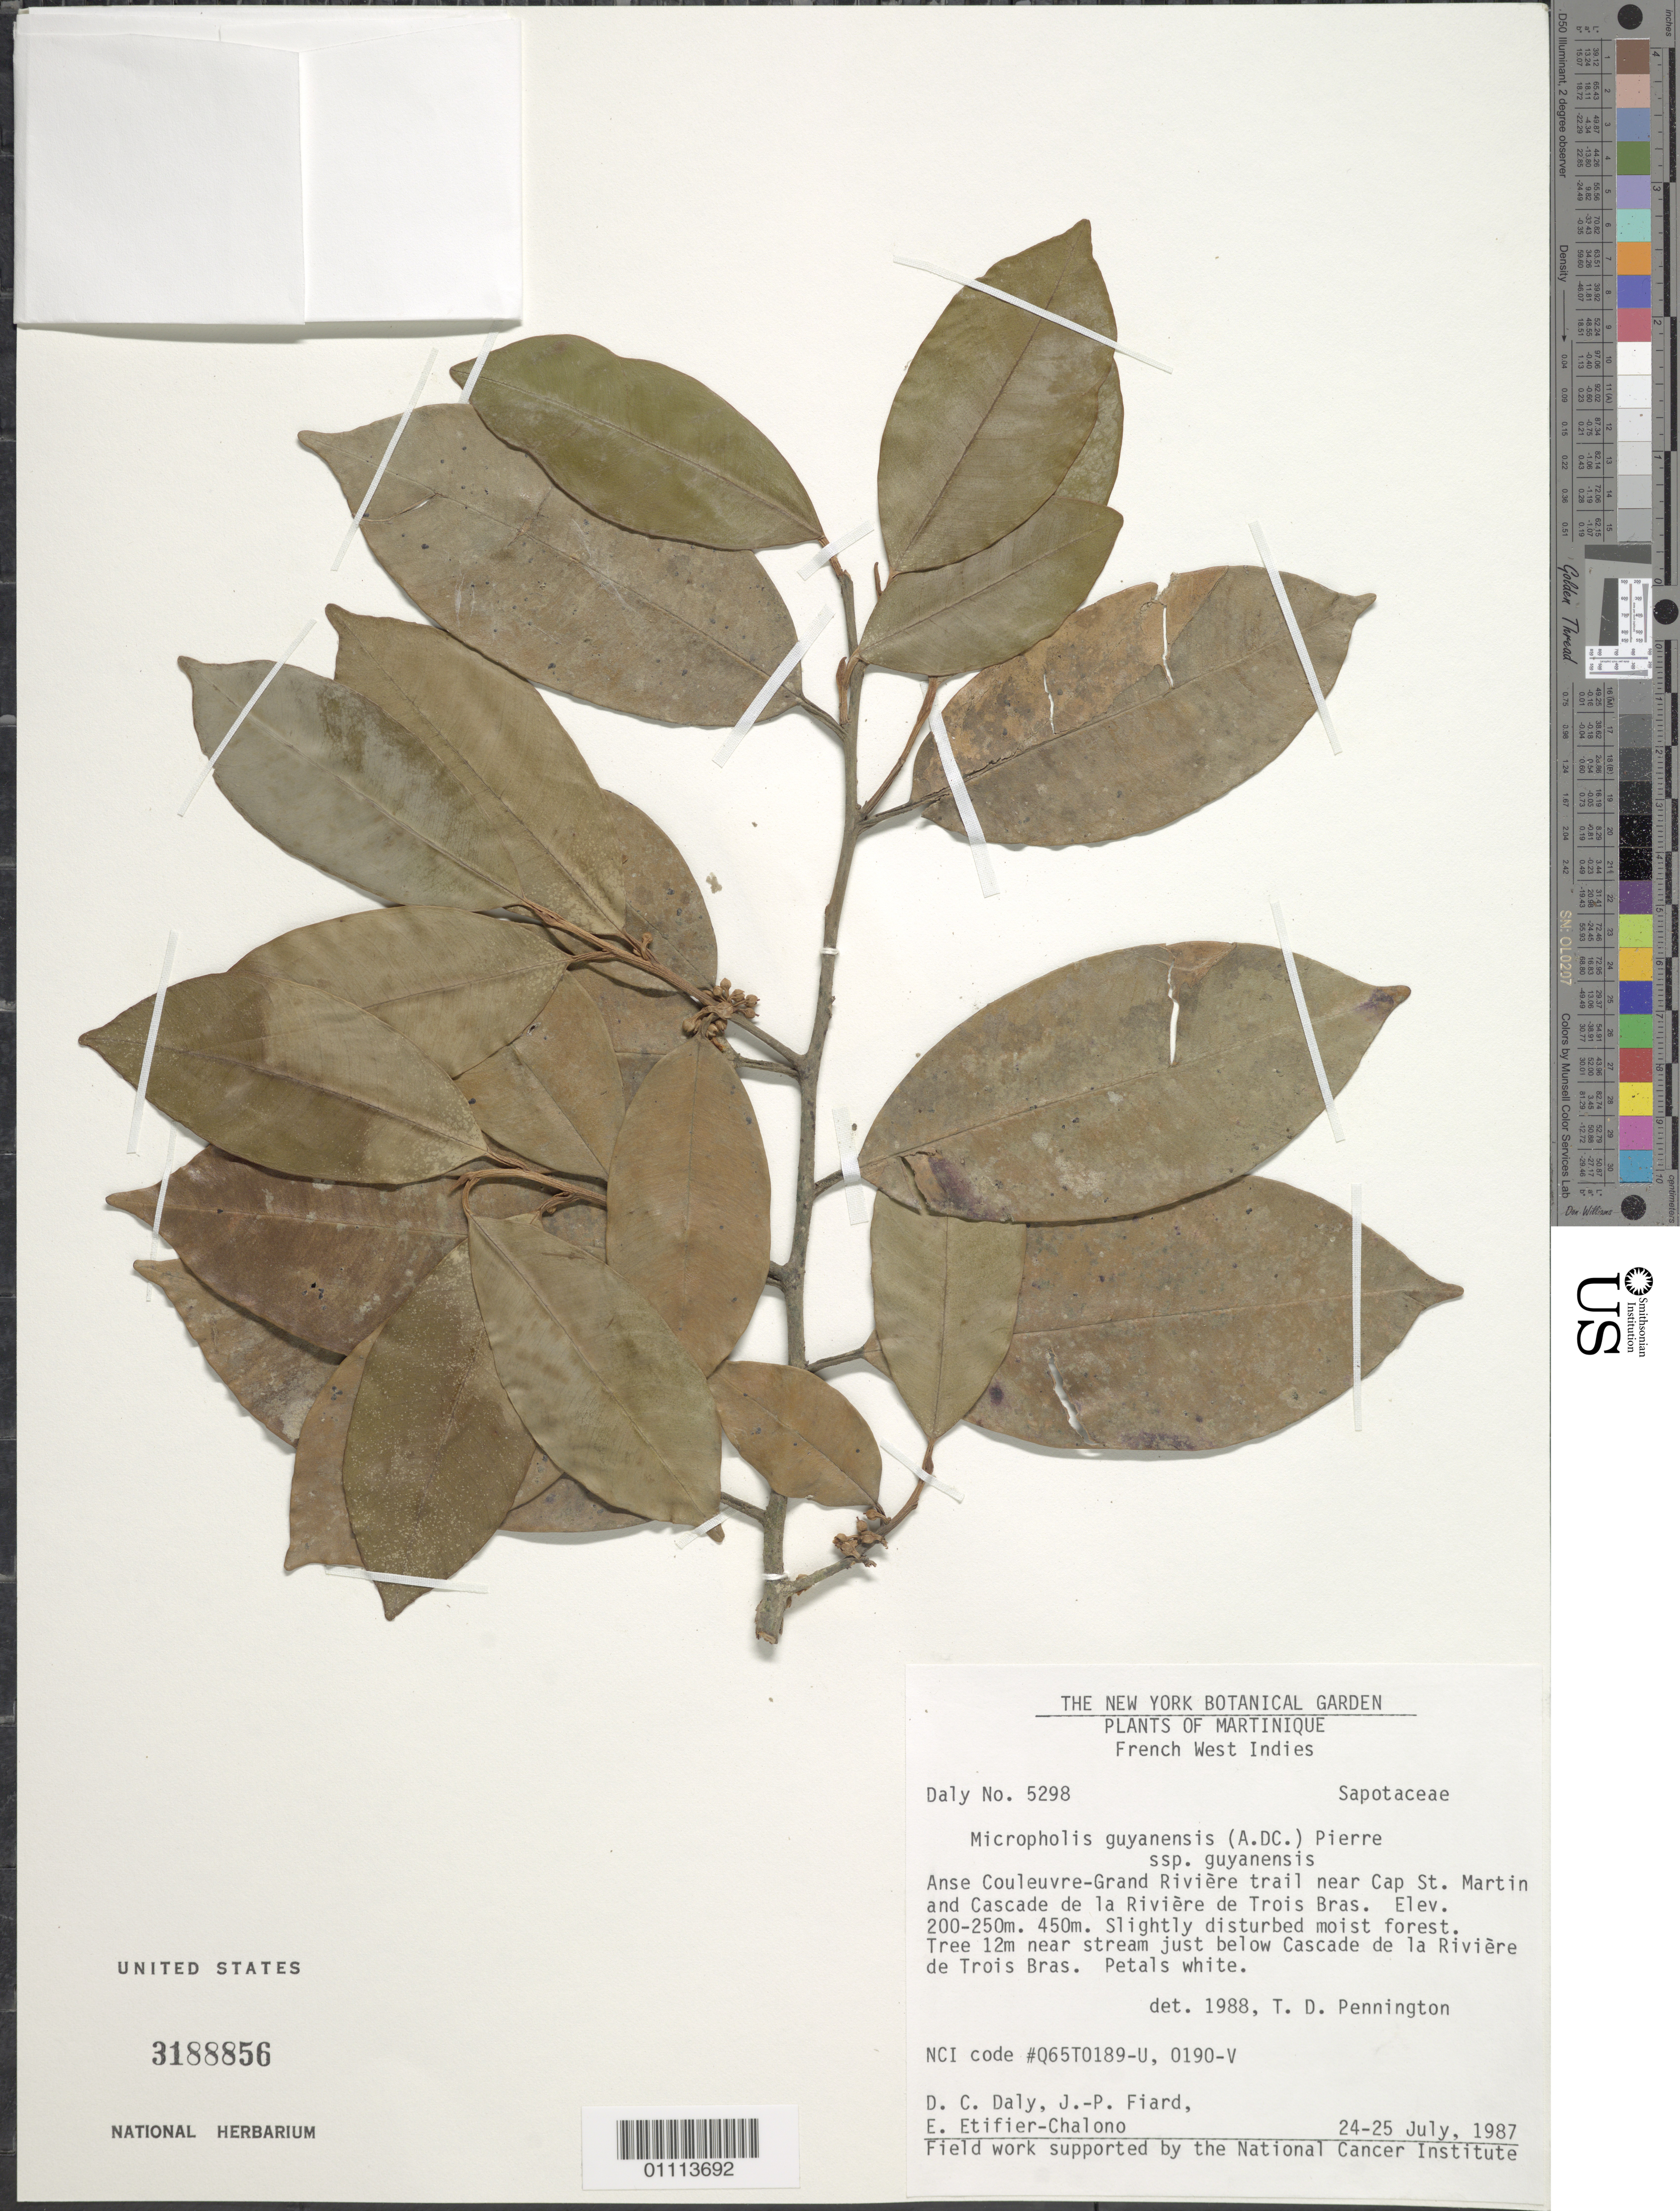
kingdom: Plantae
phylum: Tracheophyta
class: Magnoliopsida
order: Ericales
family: Sapotaceae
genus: Micropholis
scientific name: Micropholis guyanensis subsp. guyanensis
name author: (A. DC.) Pierre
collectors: D. C. Daly, J.-P. Fiard & E. Etifier-Chalono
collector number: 5298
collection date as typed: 24 Jul 1987 to 25 Jul 1987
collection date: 1987-07-24/1987-07-25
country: Martinique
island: Martinique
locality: Anse Couleuvre-Grand Riviere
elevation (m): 200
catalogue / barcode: US 3188856